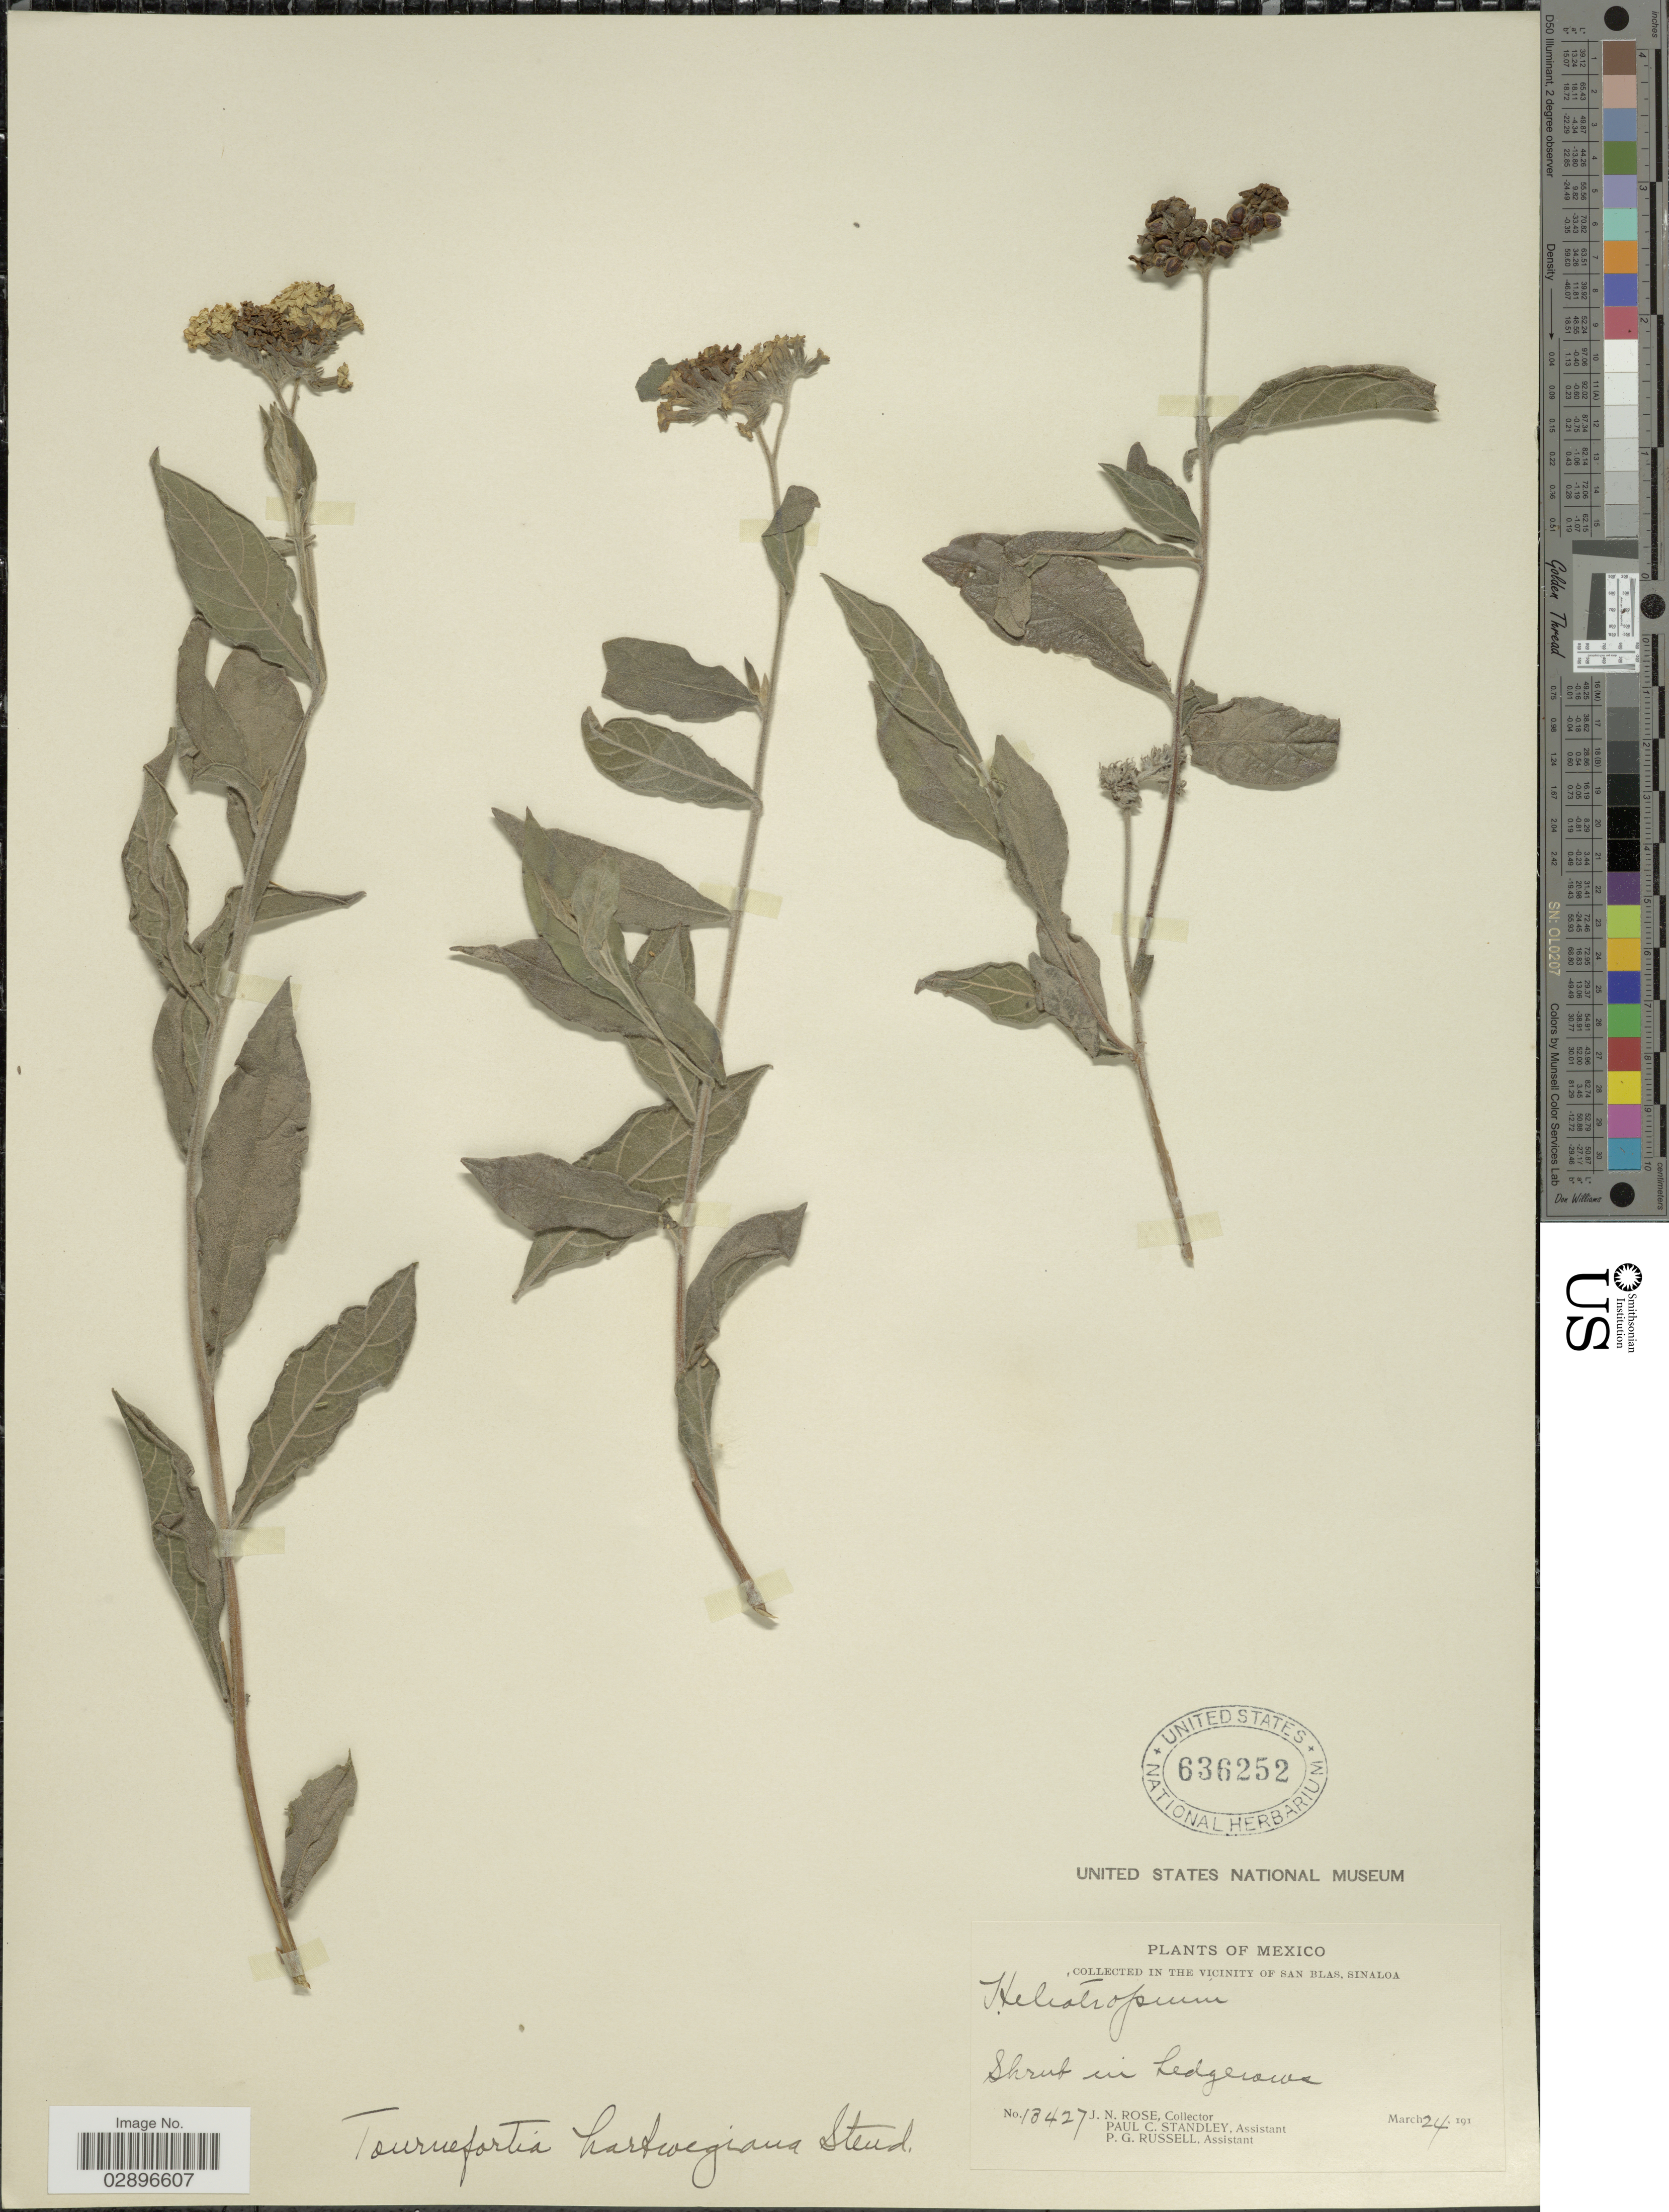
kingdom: Plantae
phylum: Tracheophyta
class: Magnoliopsida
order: Boraginales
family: Heliotropiaceae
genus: Tournefortia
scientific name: Tournefortia hartwegiana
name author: Steud.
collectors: J. N. Rose, P. C. Standley & P. G. Russell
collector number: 13427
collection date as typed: March 24 191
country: Mexico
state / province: Sinaloa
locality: In the vicinity of San Blas.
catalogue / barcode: US 636252